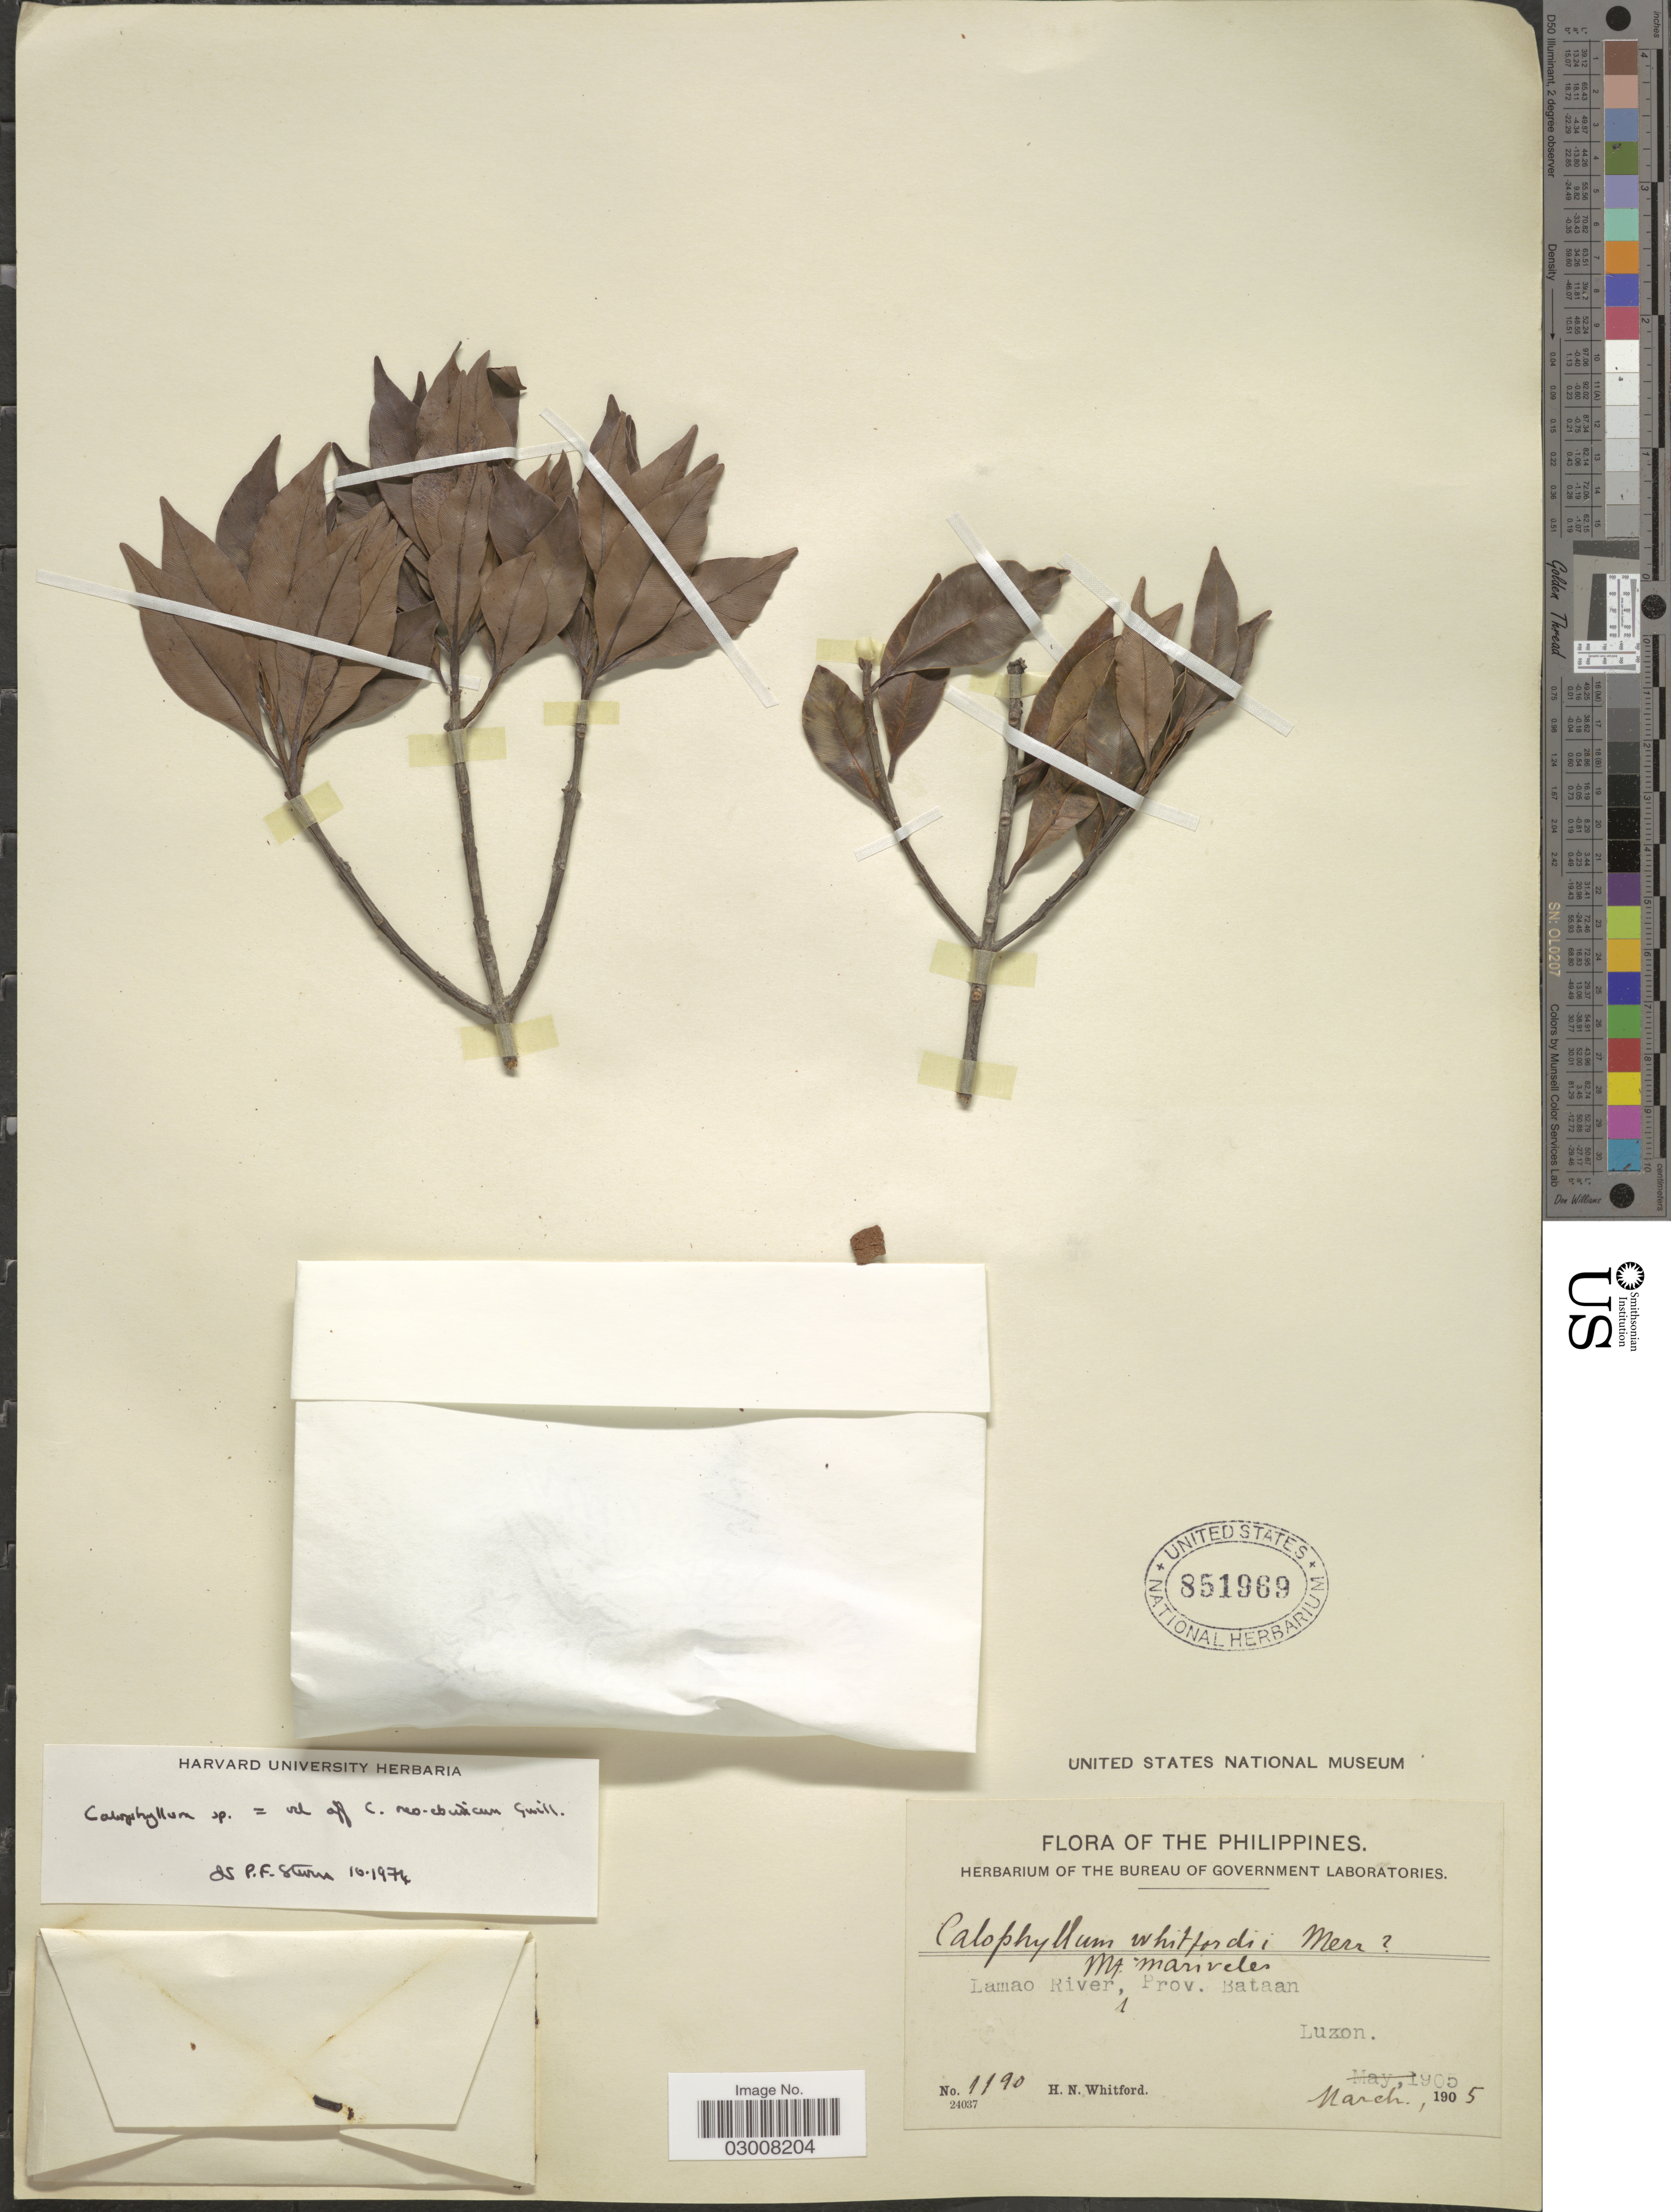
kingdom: Plantae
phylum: Tracheophyta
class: Magnoliopsida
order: Malpighiales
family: Calophyllaceae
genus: Calophyllum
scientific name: Calophyllum neoebudicum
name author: Guillaumin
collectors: H. N. Whitford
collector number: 1190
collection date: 1905-03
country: Philippines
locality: Mt. Mariveles, Lamao River, Prov. Bataan, Luzon.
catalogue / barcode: US 851969